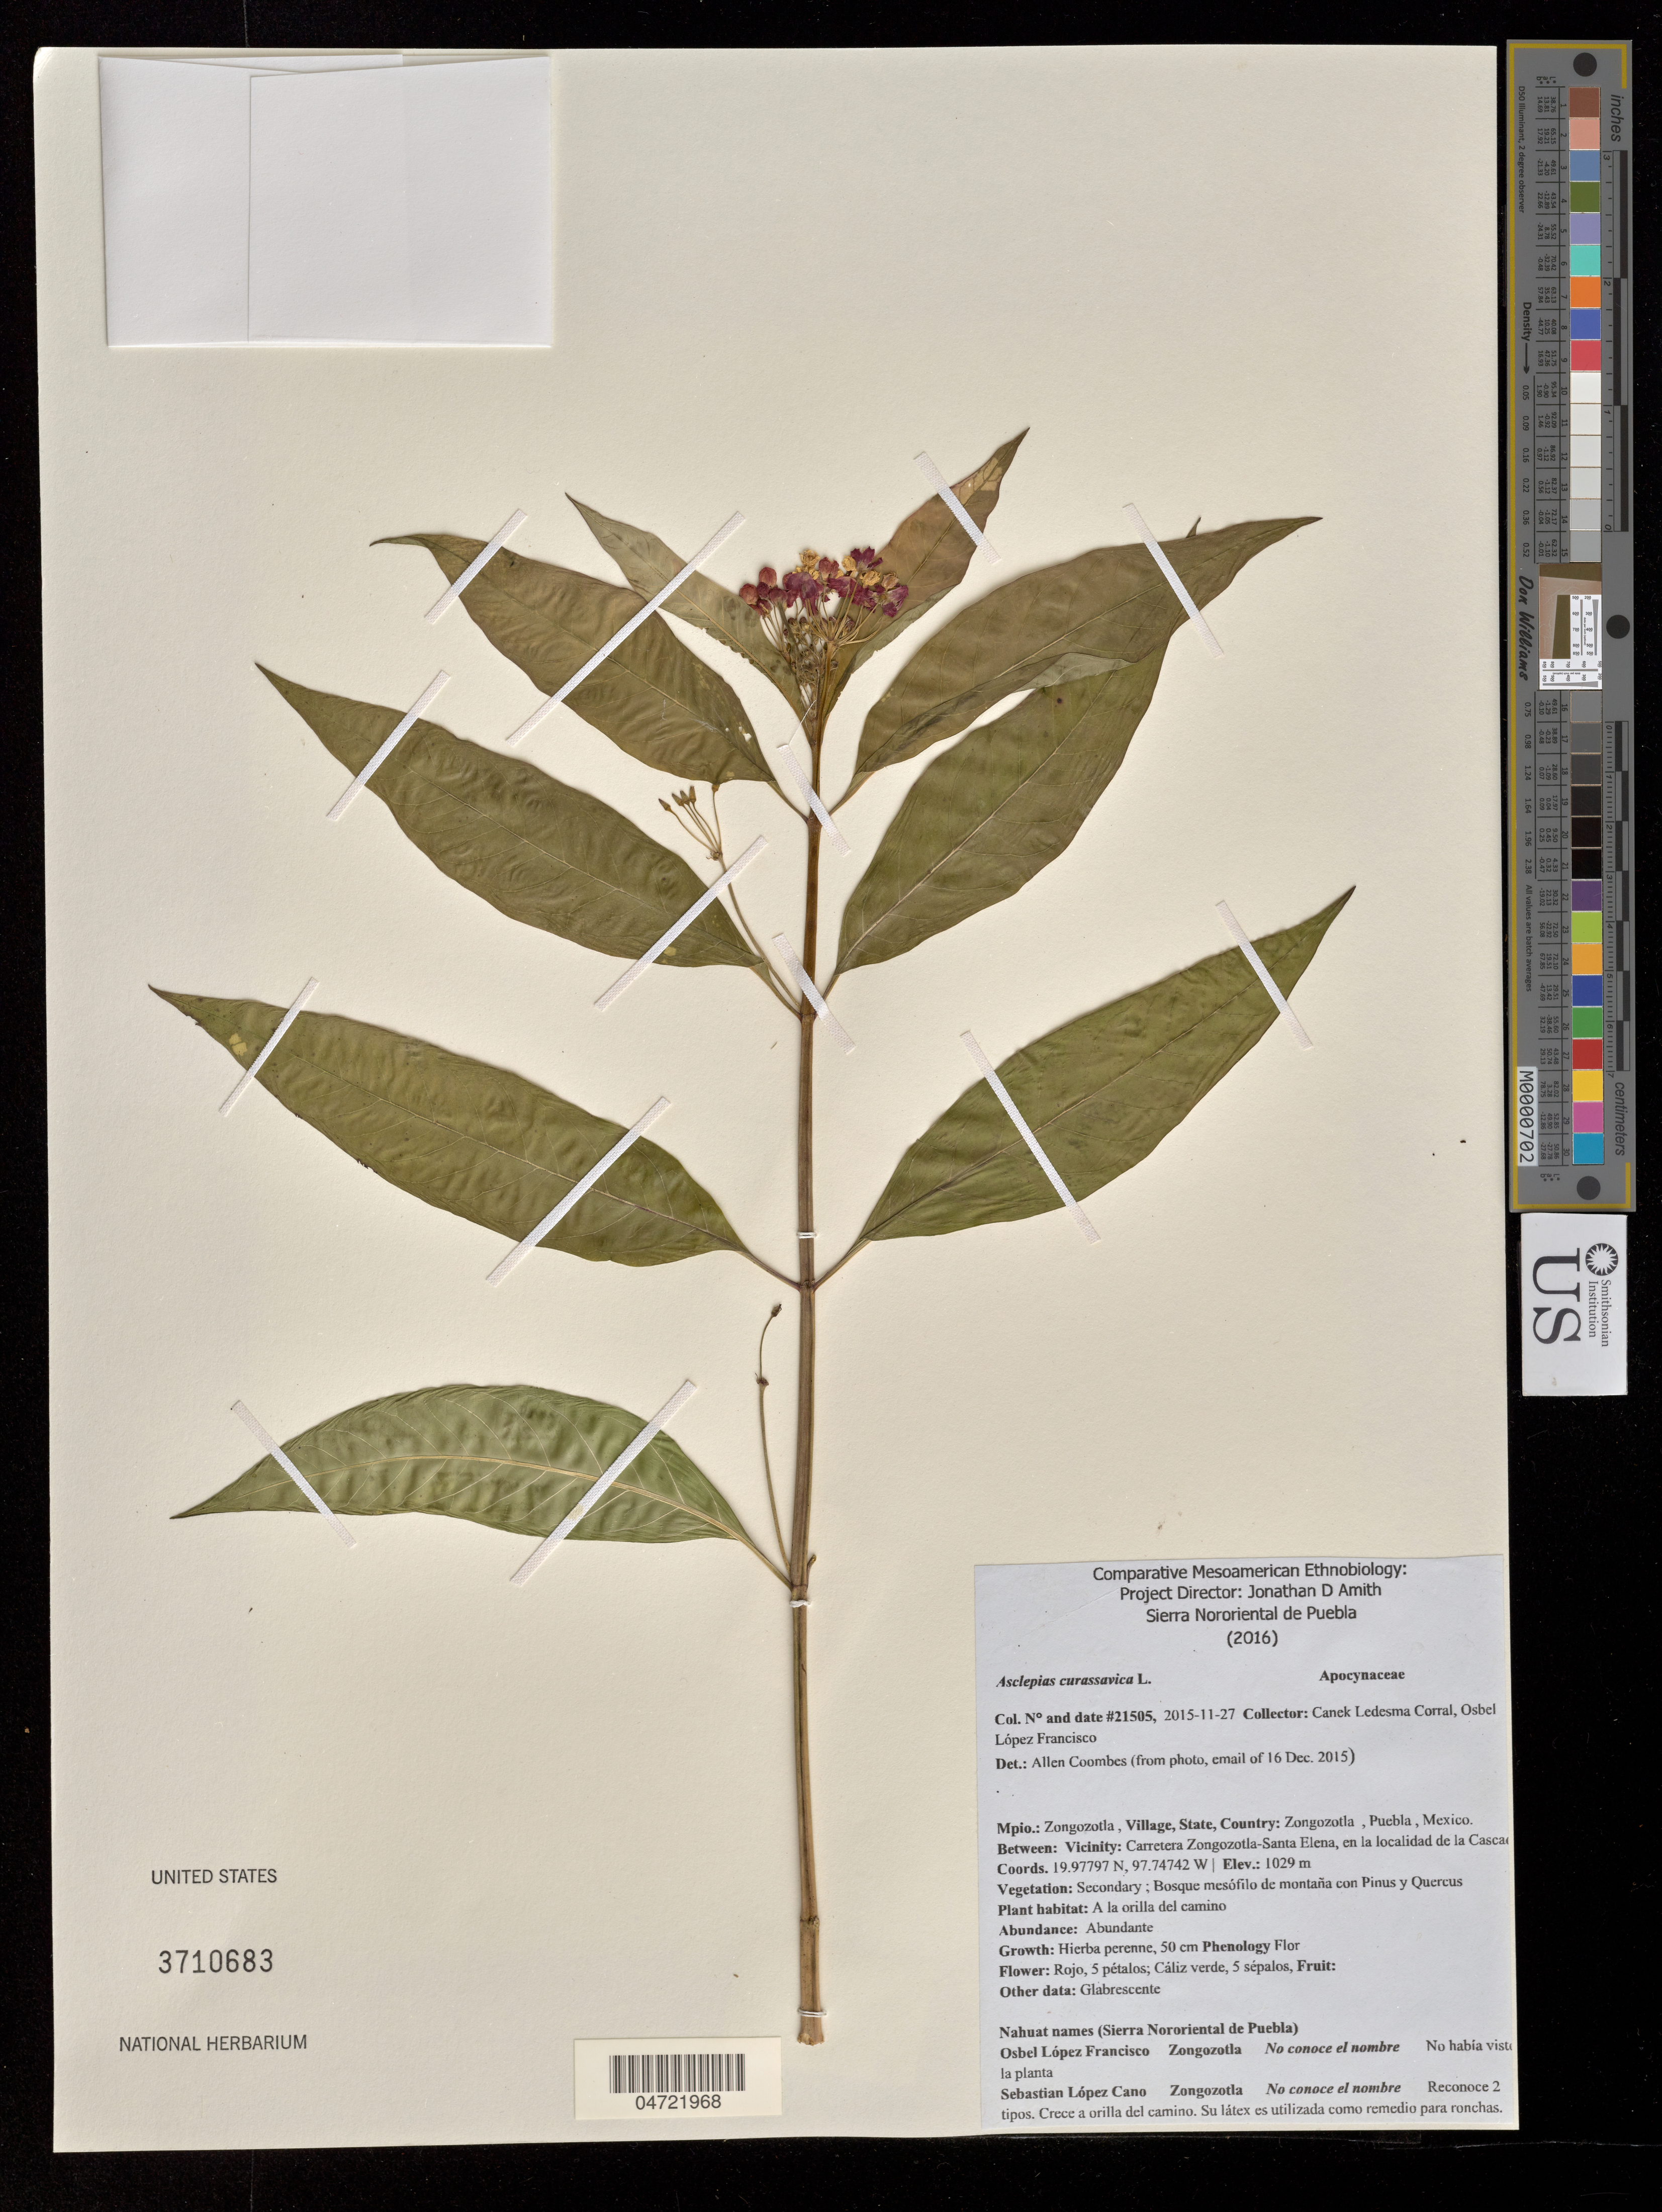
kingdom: Plantae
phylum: Tracheophyta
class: Magnoliopsida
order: Gentianales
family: Apocynaceae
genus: Asclepias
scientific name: Asclepias curassavica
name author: L.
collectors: Canek Ledesma C. & O. Lopez Francisco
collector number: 21505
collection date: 2015-11-27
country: Mexico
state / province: Puebla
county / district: Zongozotla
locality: Carretera Zongozotla-Santa Elena, en la localidad de la Casita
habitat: A lo orilla del camino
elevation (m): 1029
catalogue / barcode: US 3710683